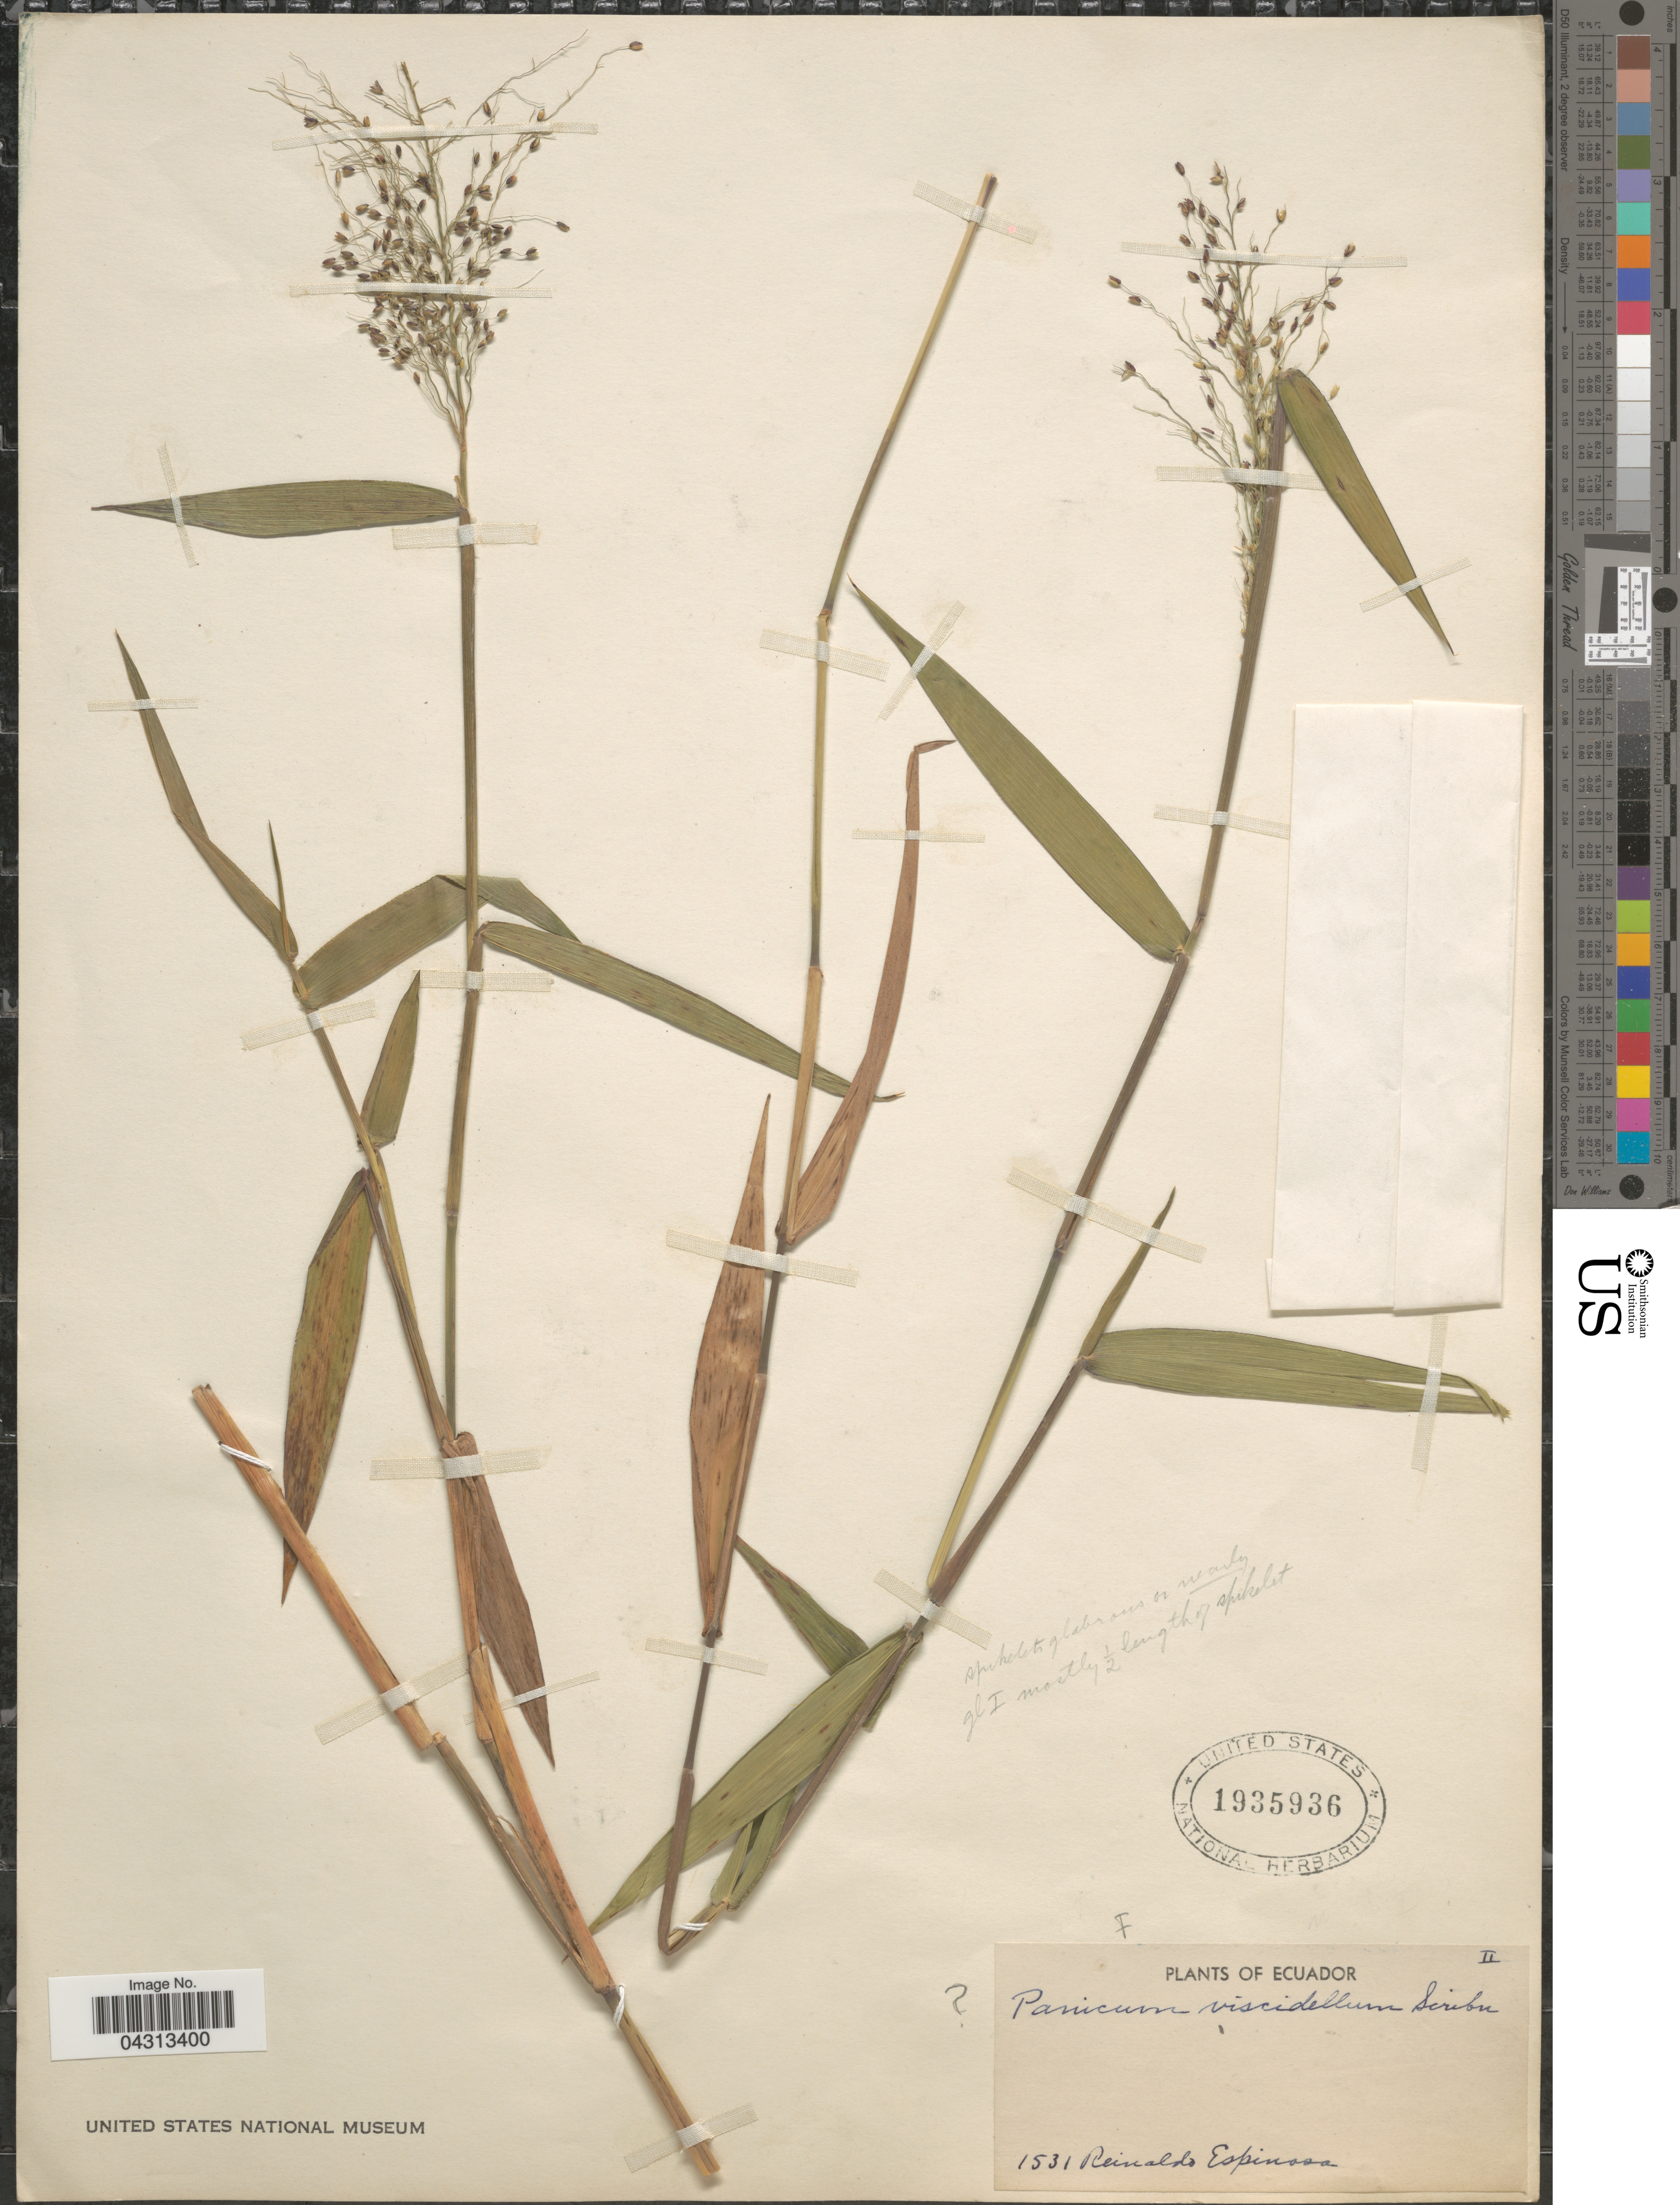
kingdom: Plantae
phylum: Tracheophyta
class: Liliopsida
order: Poales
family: Poaceae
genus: Dichanthelium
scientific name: Dichanthelium viscidellum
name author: (Scribn.) Gould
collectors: R. Espinosa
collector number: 1531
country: Ecuador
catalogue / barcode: US 1935936